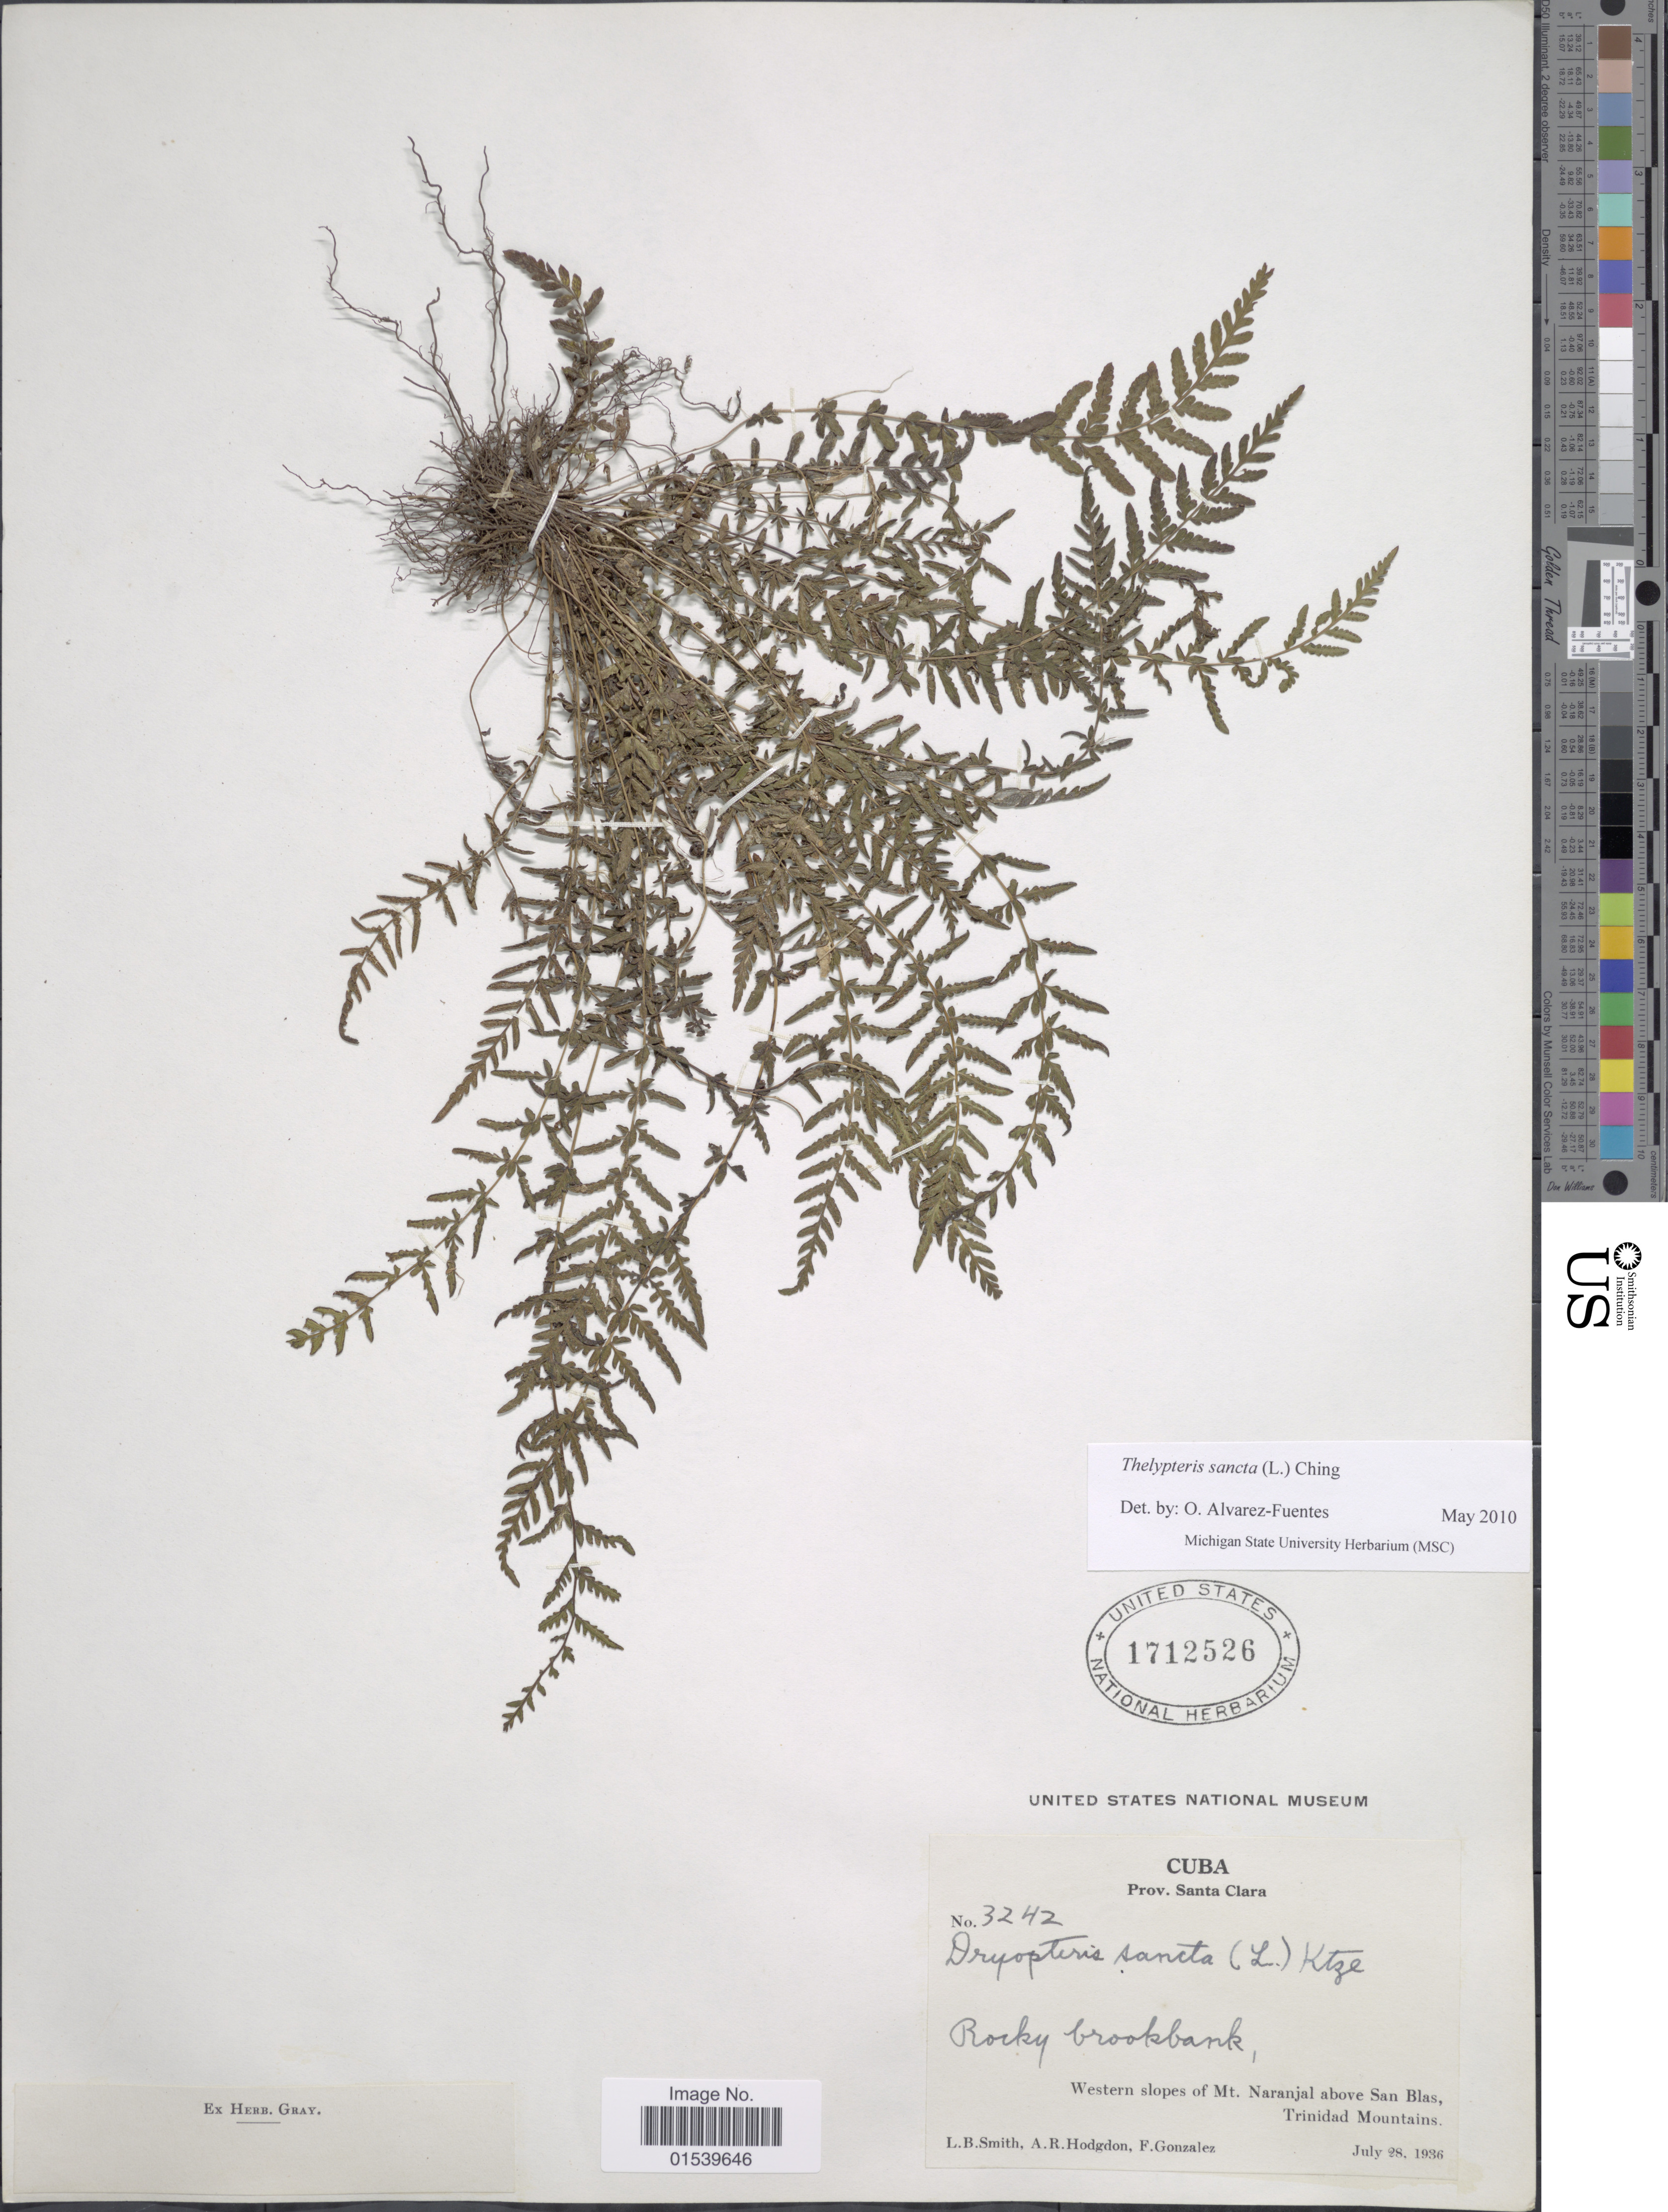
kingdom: Plantae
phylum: Tracheophyta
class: Polypodiopsida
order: Polypodiales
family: Thelypteridaceae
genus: Amauropelta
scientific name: Amauropelta sancta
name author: (L.) Pic. Serm.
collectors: L. Smith, A. R. Hodgdon & F. Gonzalez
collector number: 3242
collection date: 1936-07-28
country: Cuba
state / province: Las Villas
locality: Prov. Santa Clara, rocky brookbank, Western slopes of Mt. Naranjal above San Blas, Trinidad Mountains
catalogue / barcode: US 1712526